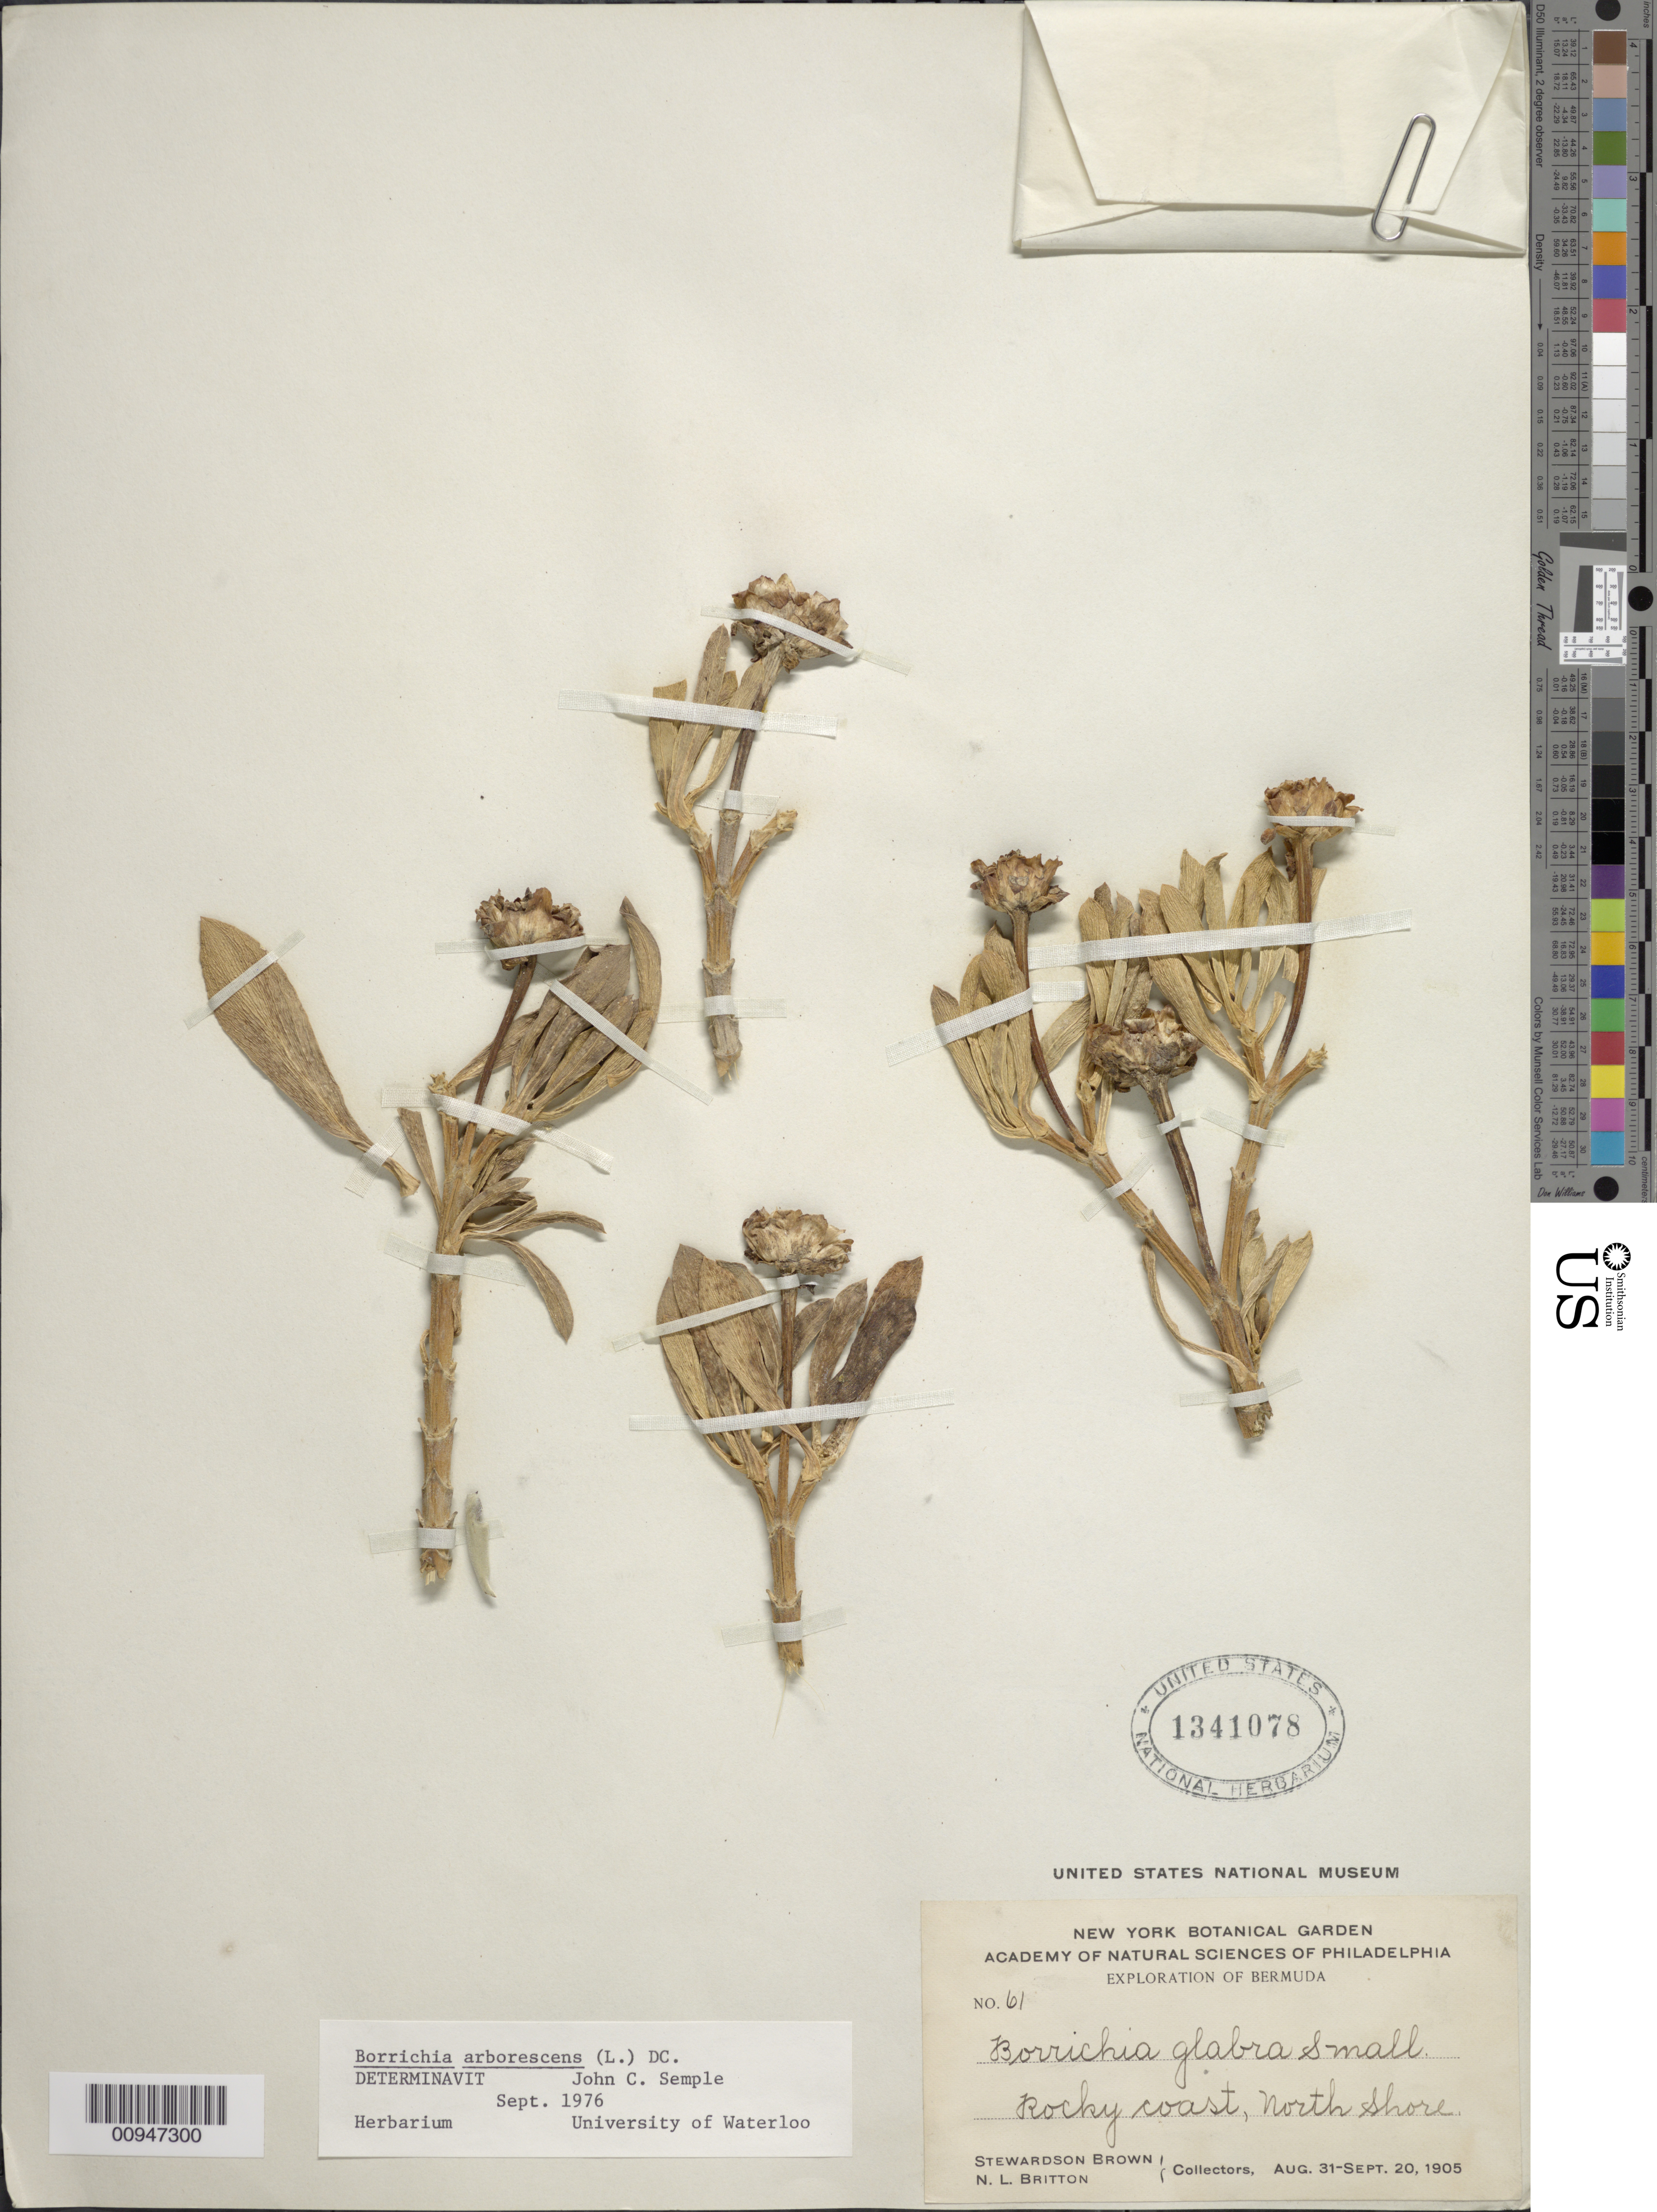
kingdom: Plantae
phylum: Tracheophyta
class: Magnoliopsida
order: Asterales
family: Asteraceae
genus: Borrichia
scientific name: Borrichia arborescens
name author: (L.) DC.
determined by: Semple, J. C.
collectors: S. Brown & N. Britton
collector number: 61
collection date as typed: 31 Aug 1905 to 20 Sep 1905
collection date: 1905-08-31/1905-09-20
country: Bermuda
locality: North Shore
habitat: Rocky coast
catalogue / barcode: US 1341078